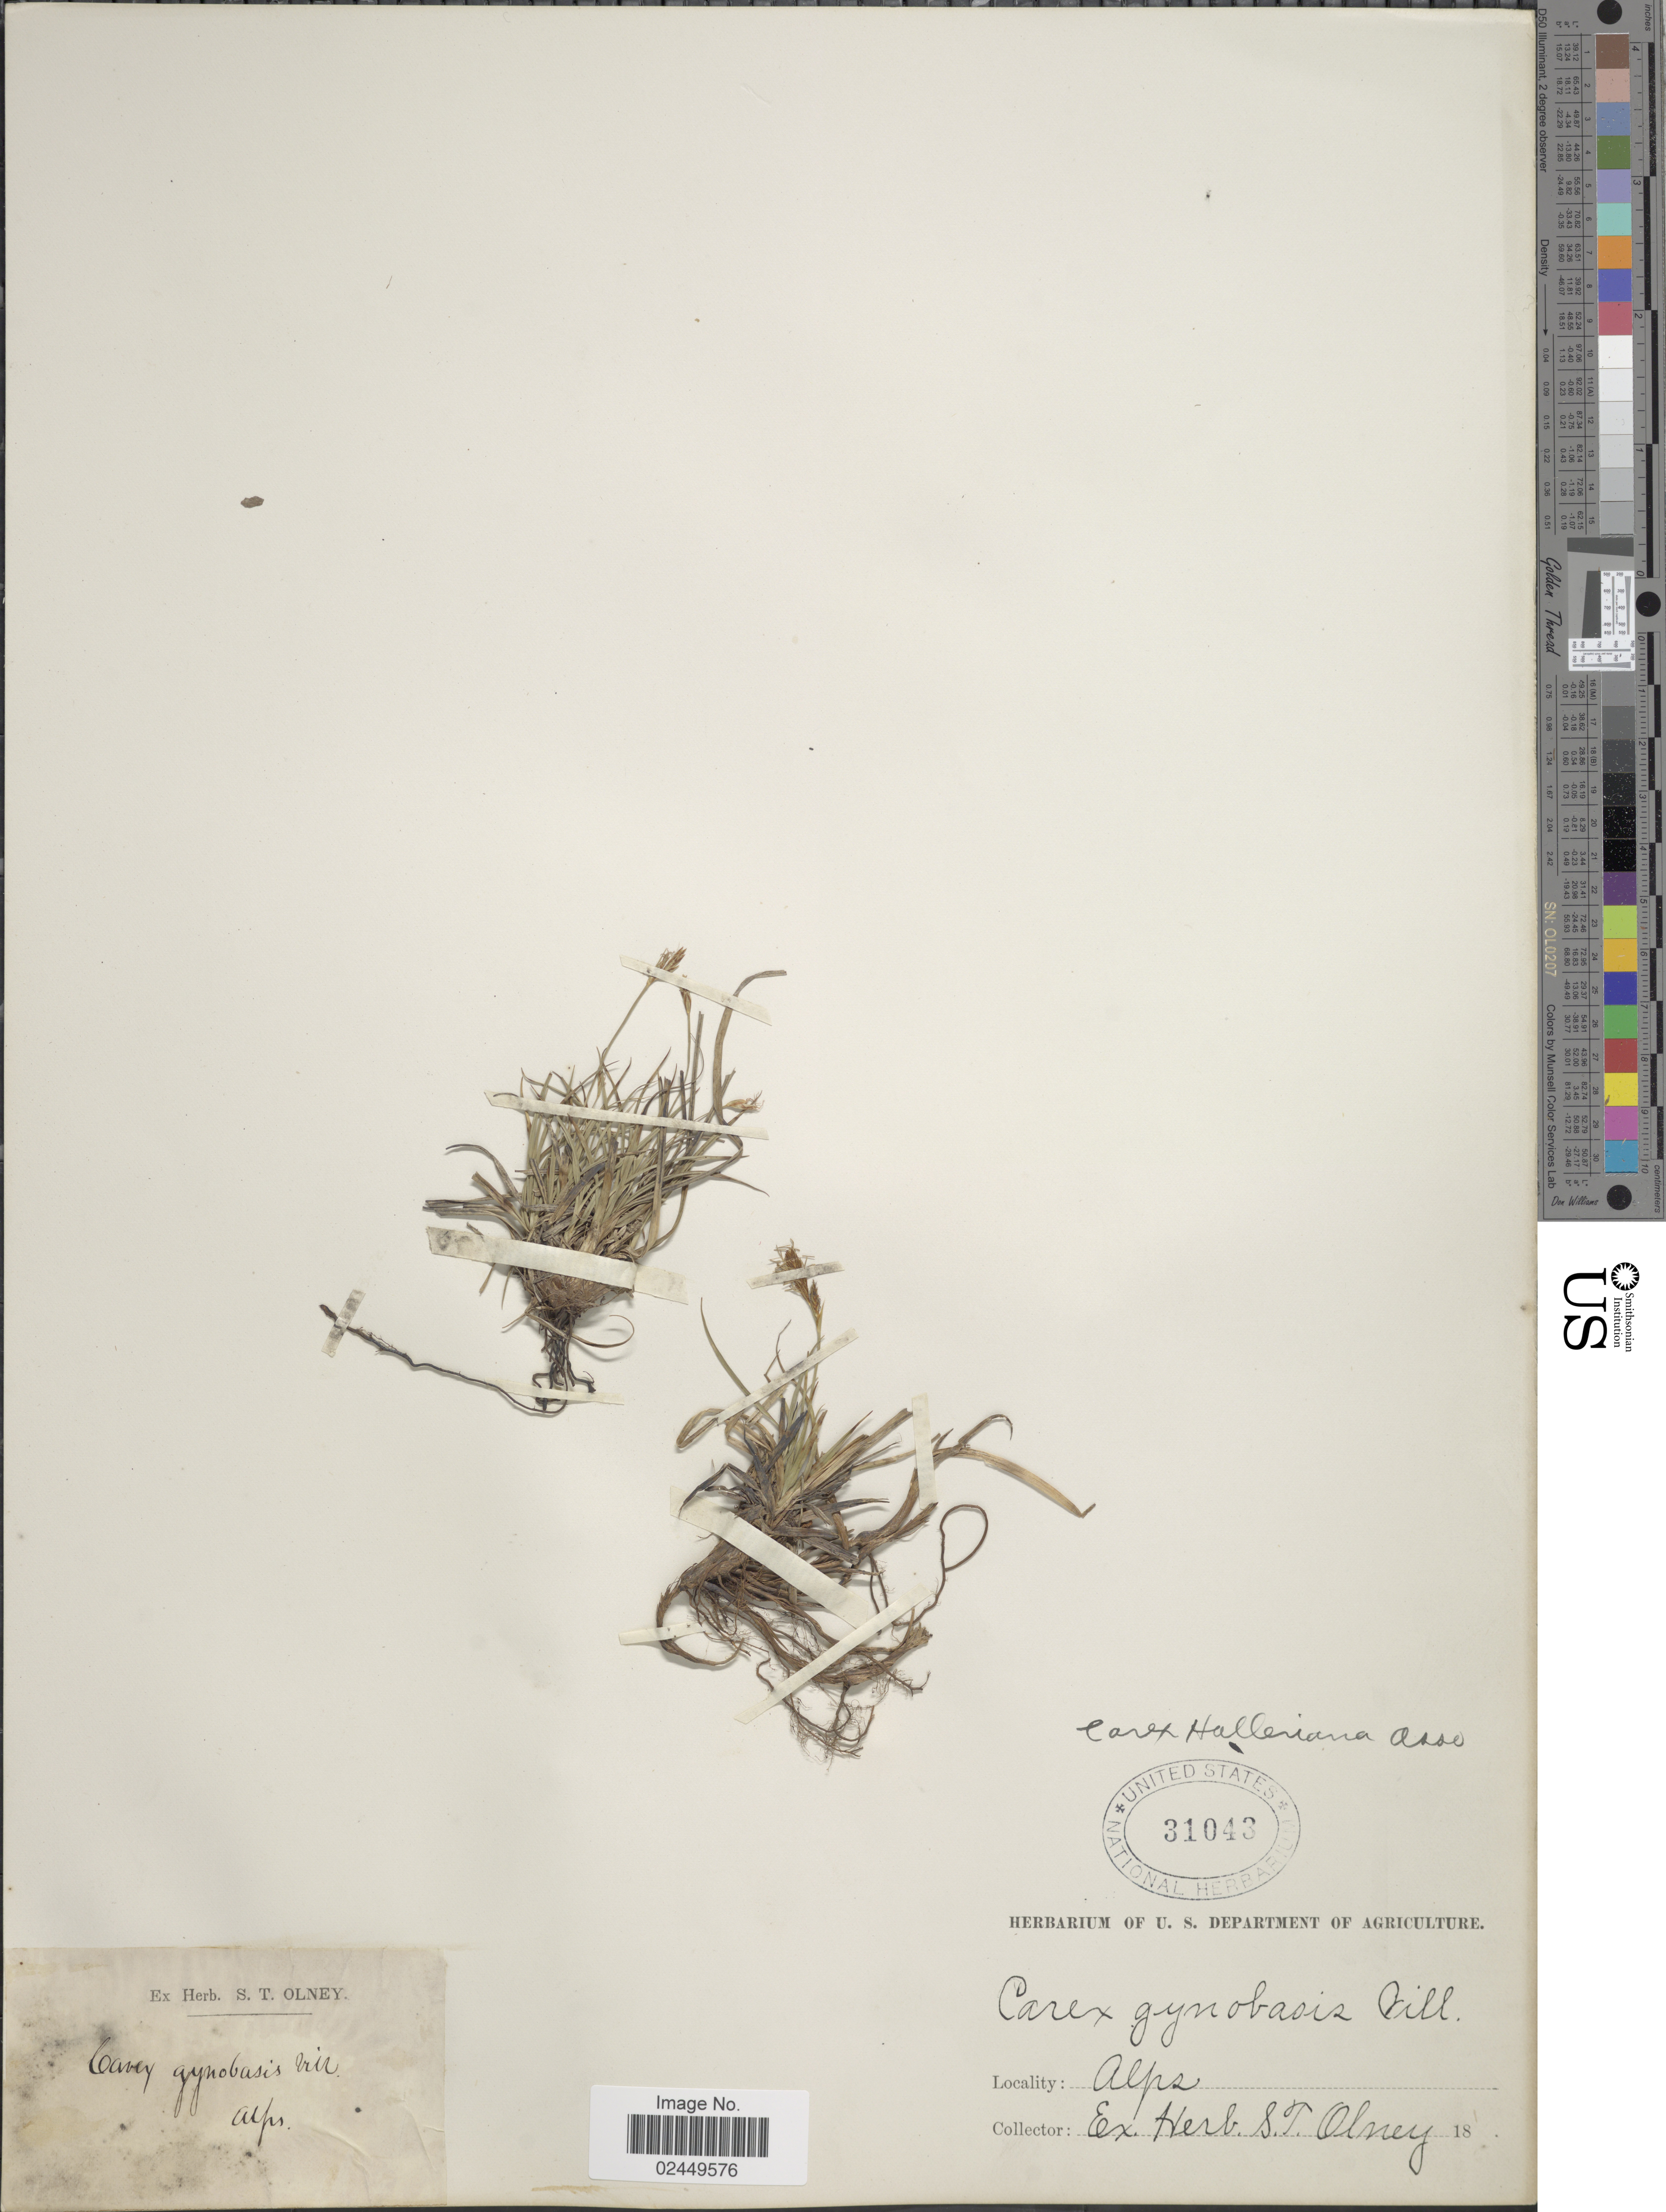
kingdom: Plantae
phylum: Tracheophyta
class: Liliopsida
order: Poales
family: Cyperaceae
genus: Carex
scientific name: Carex halleriana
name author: Asso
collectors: Ex herb. S. T. Olney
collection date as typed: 18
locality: Alps.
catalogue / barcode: US 31043